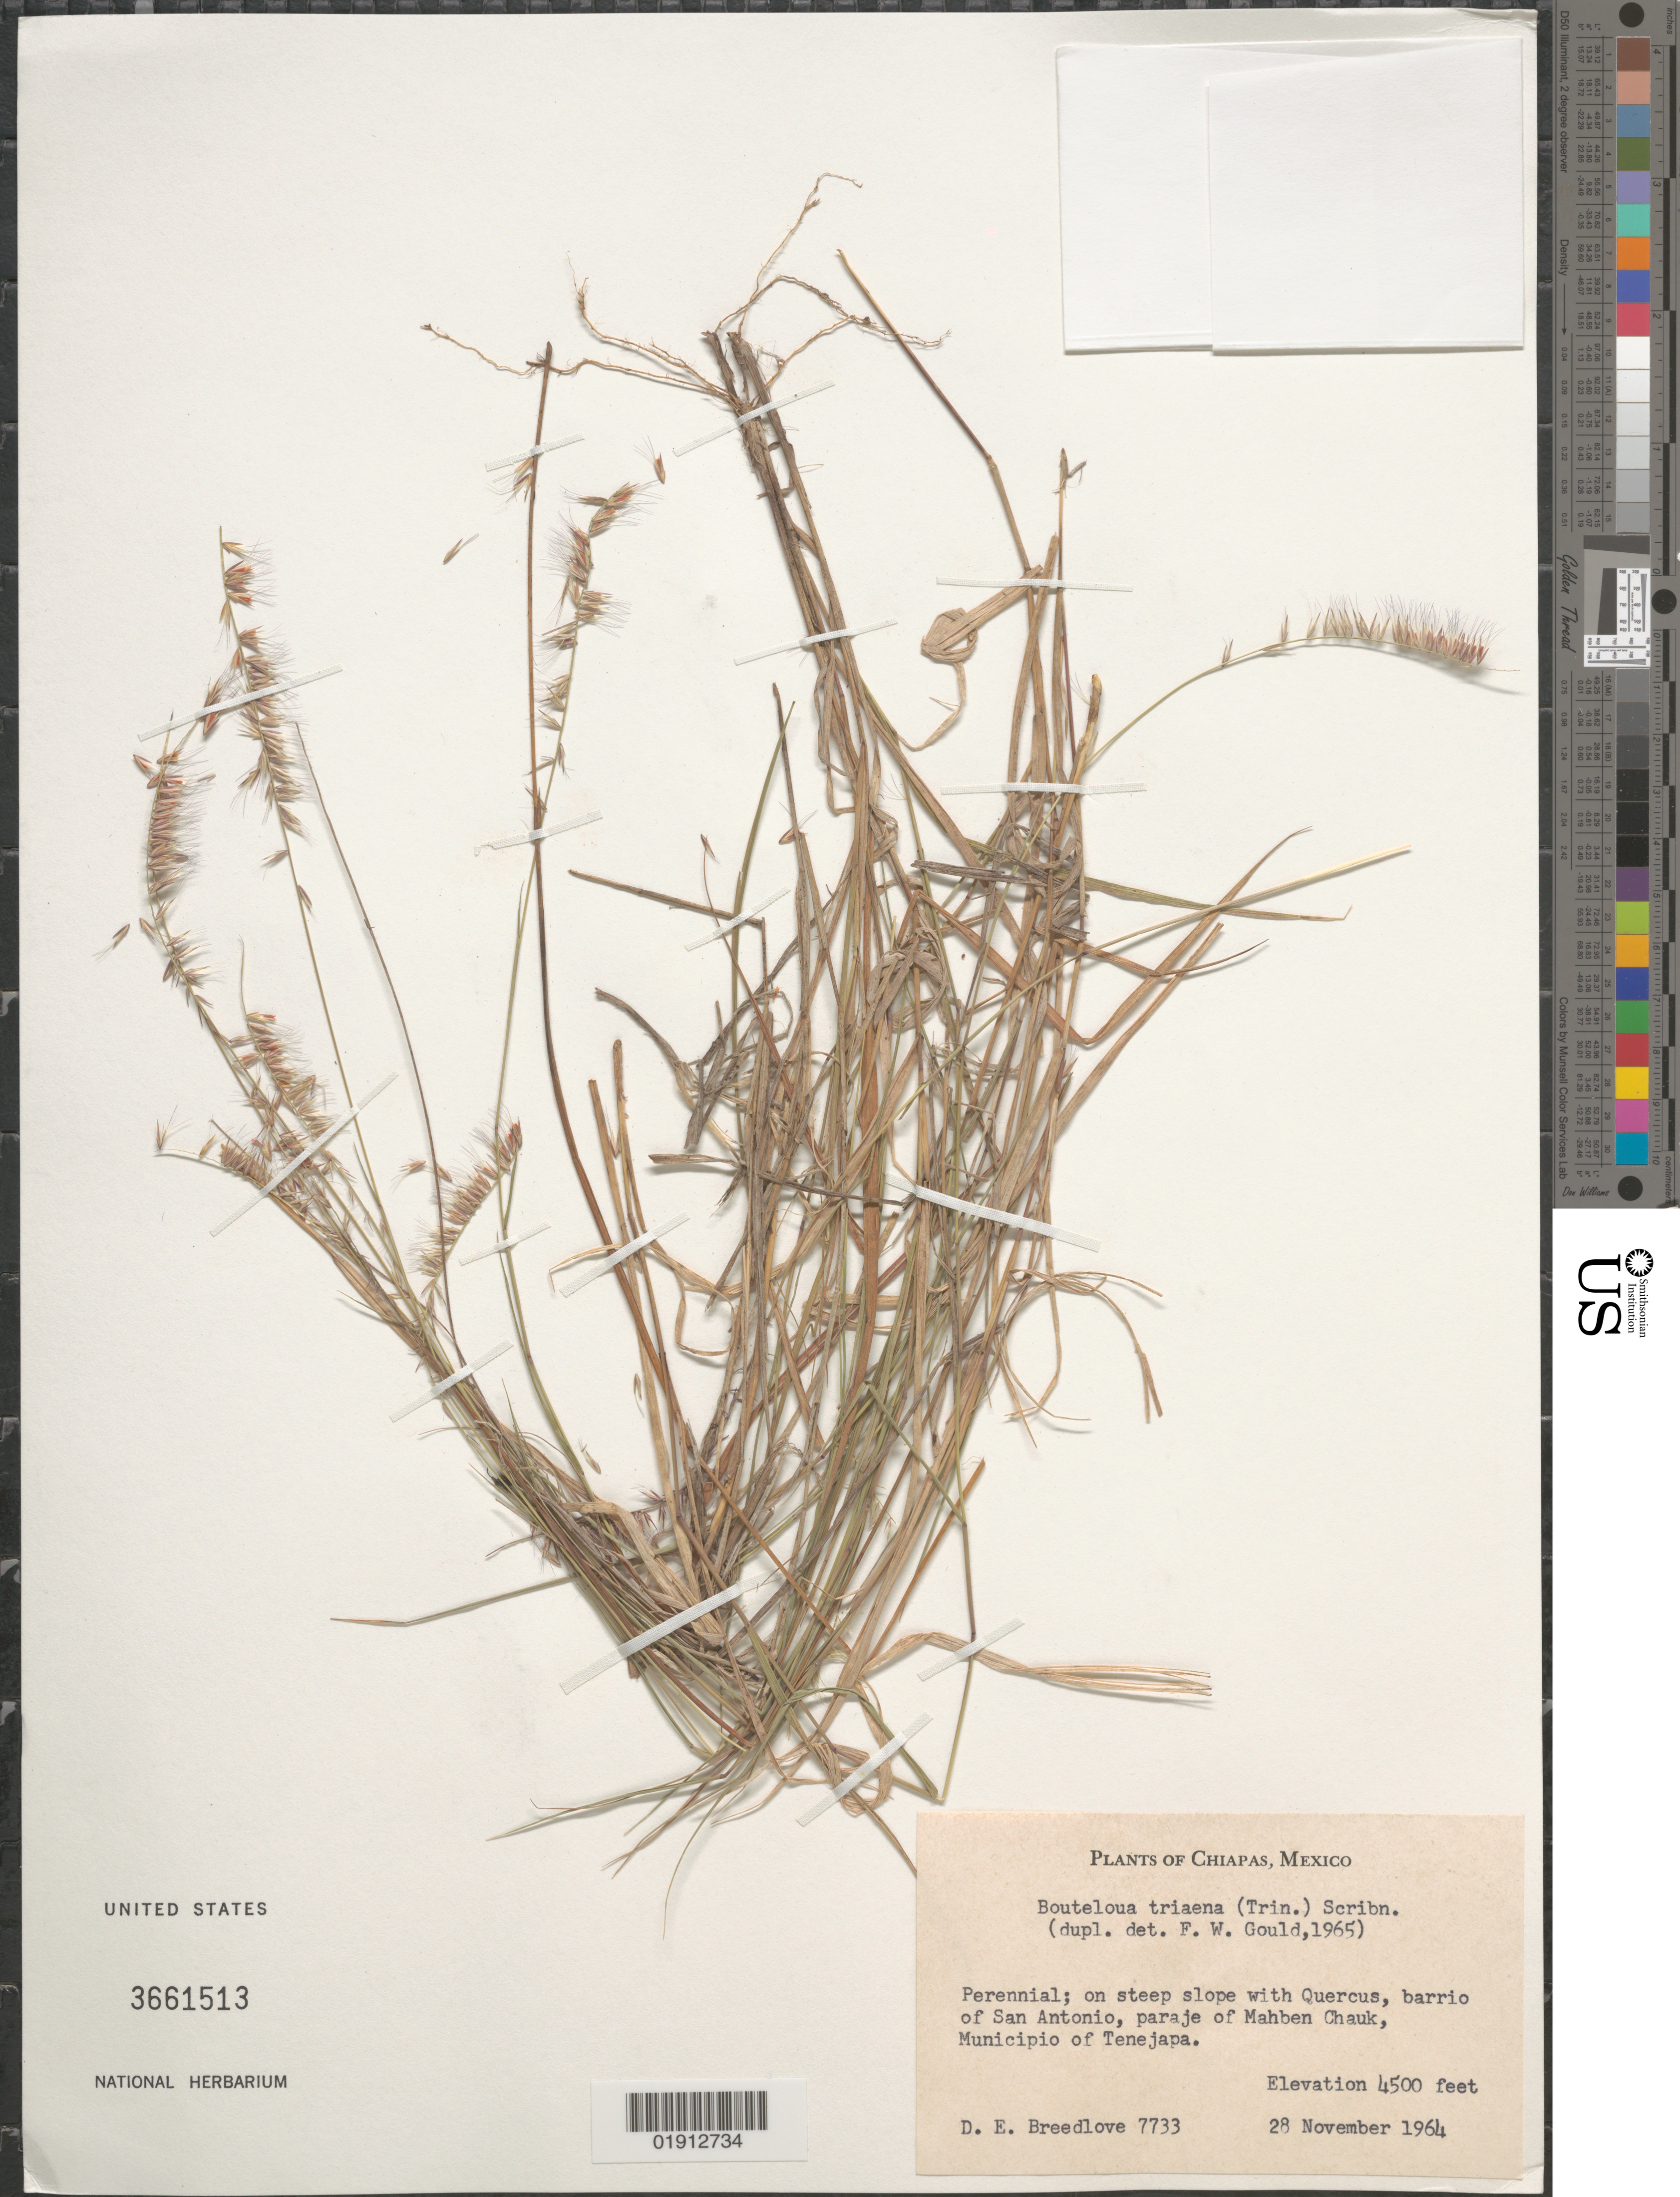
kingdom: Plantae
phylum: Tracheophyta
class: Liliopsida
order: Poales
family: Poaceae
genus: Bouteloua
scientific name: Bouteloua triaena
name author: (Trin. ex Spreng.) Scribn.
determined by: Gould, F. W.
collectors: D. E. Breedlove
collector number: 7733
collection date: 1964-11-28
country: Mexico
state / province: Chiapas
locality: On steep slope with Quercus, barrio of San Antonio, paraje of Mahben Chauk, Municipio of Tenejapa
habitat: On steep slope.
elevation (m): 1372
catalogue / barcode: US 3661513